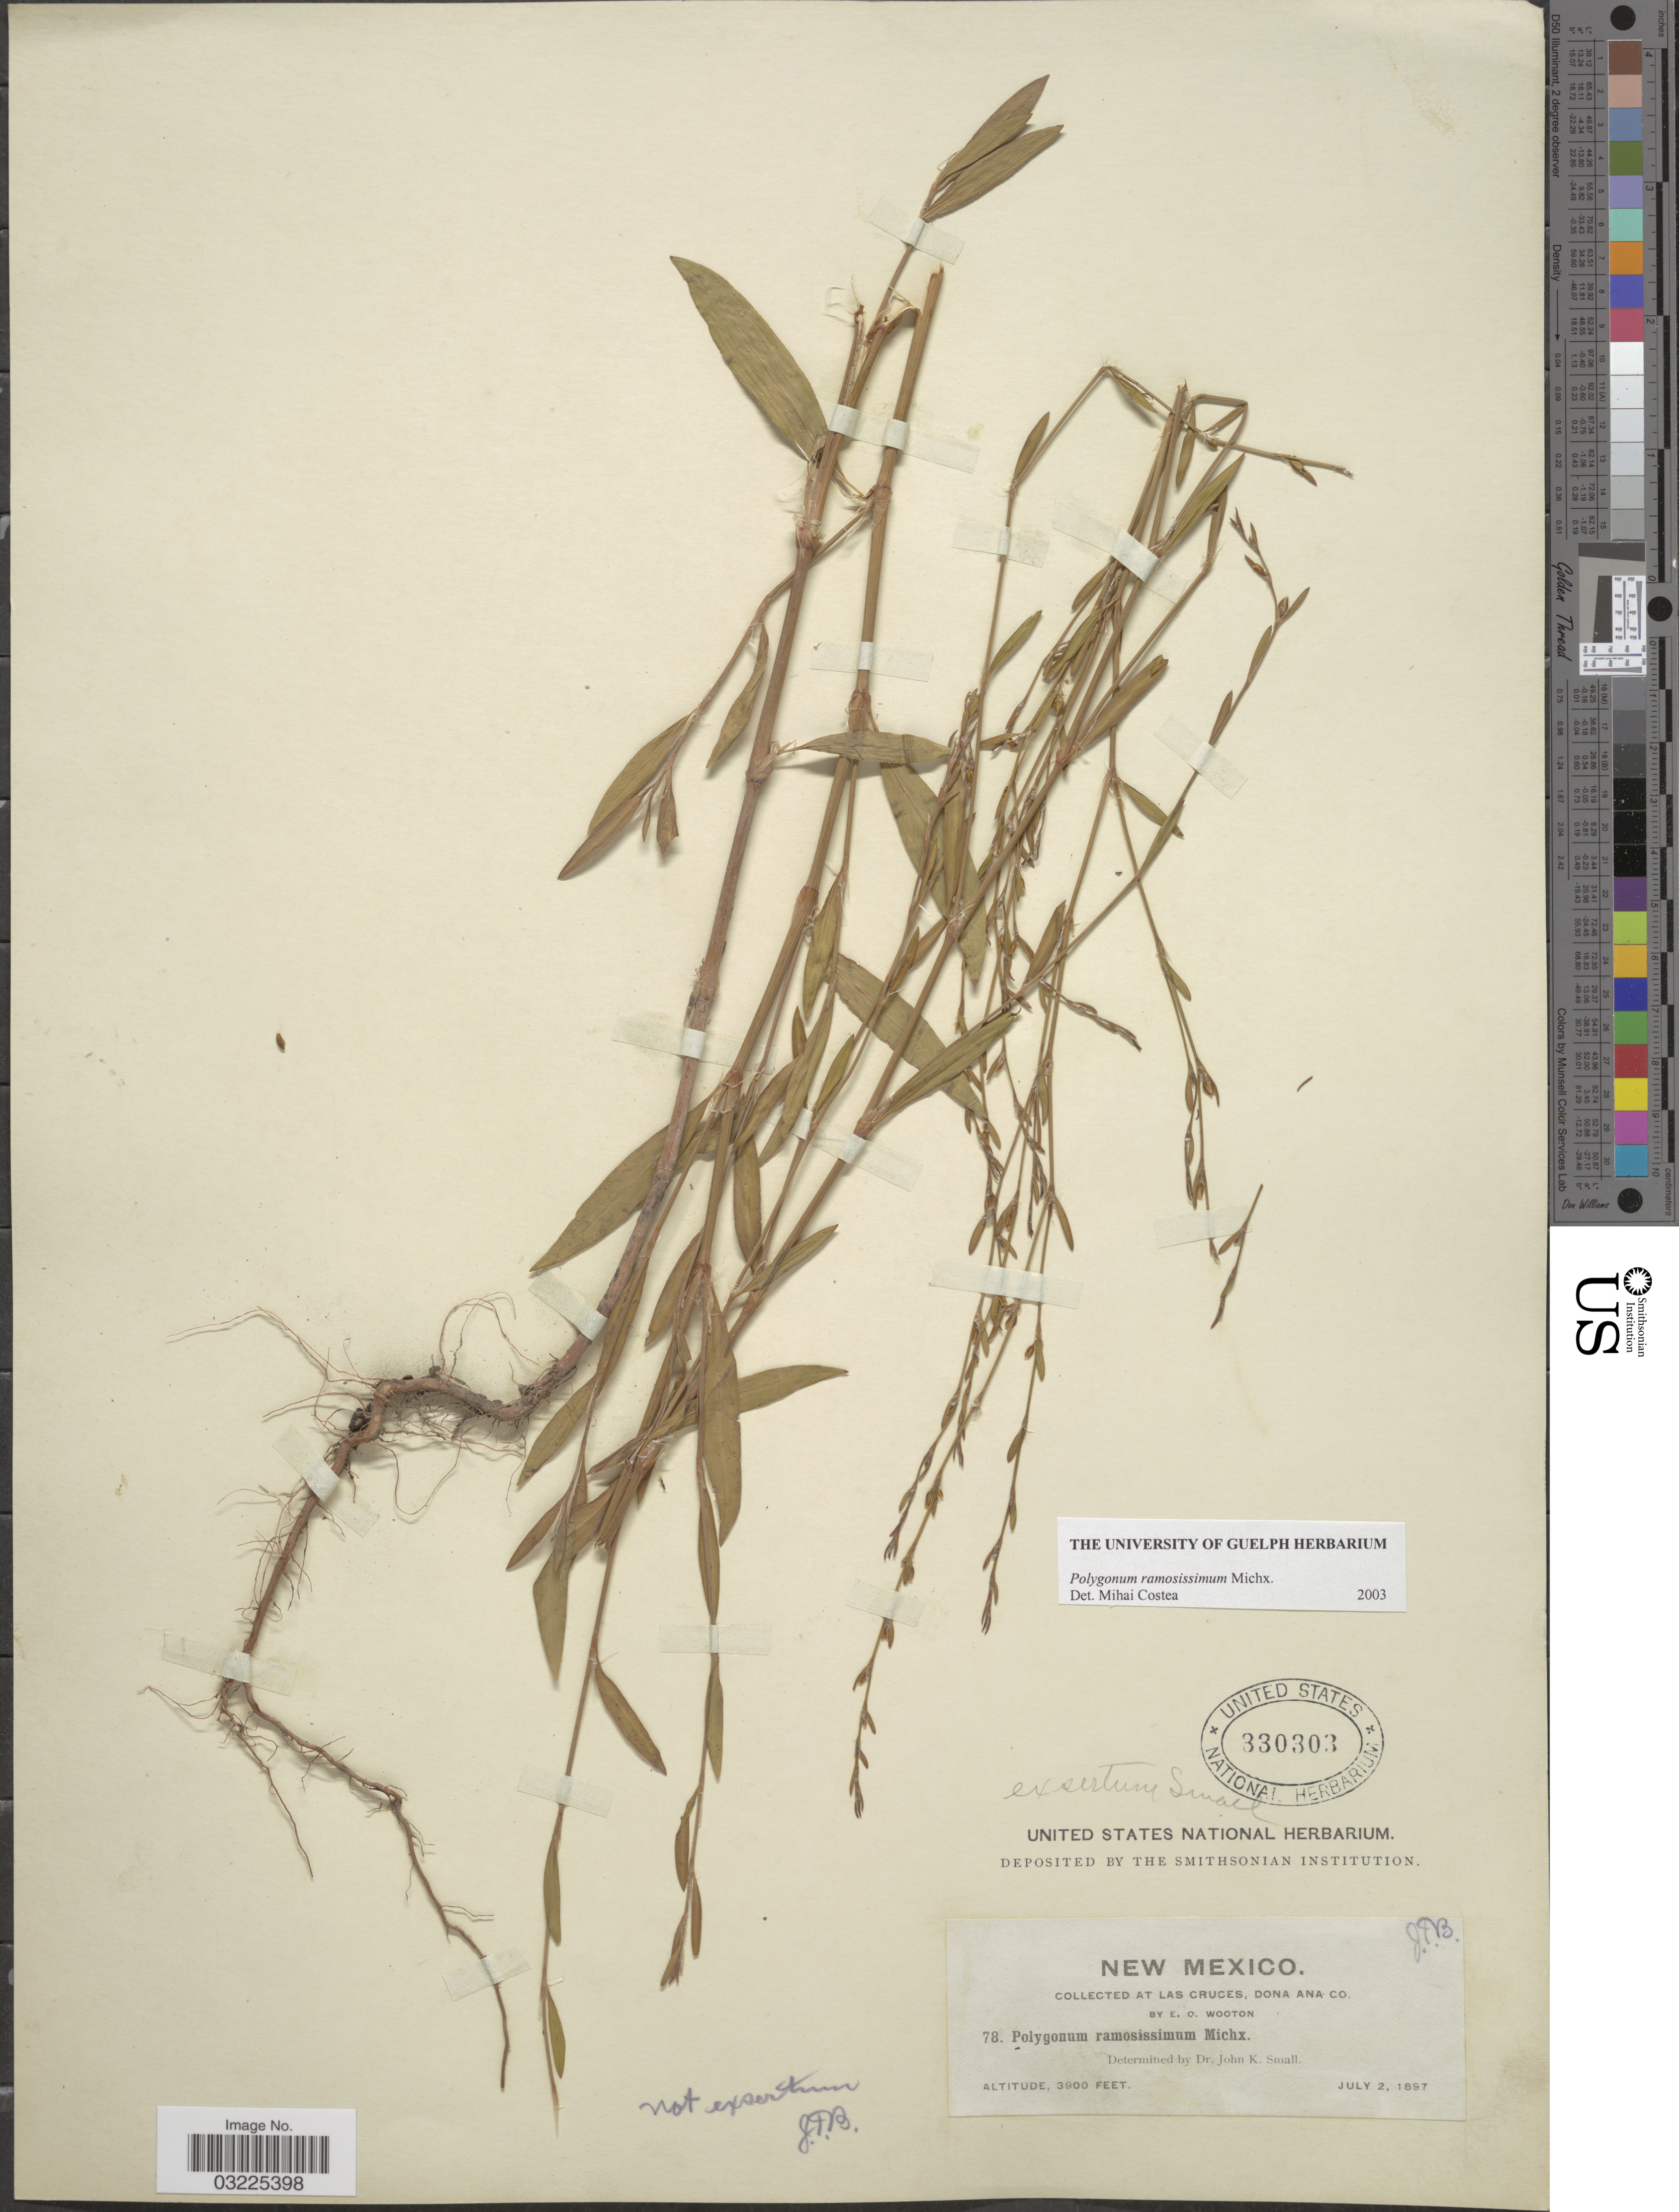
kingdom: Plantae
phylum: Tracheophyta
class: Magnoliopsida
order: Caryophyllales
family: Polygonaceae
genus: Polygonum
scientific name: Polygonum ramosissimum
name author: Michx.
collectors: E. O. Wooton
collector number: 78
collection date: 1897-07-02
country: United States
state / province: New Mexico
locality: Las Cruces, Dona Ana Co.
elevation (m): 1189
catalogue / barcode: US 330303